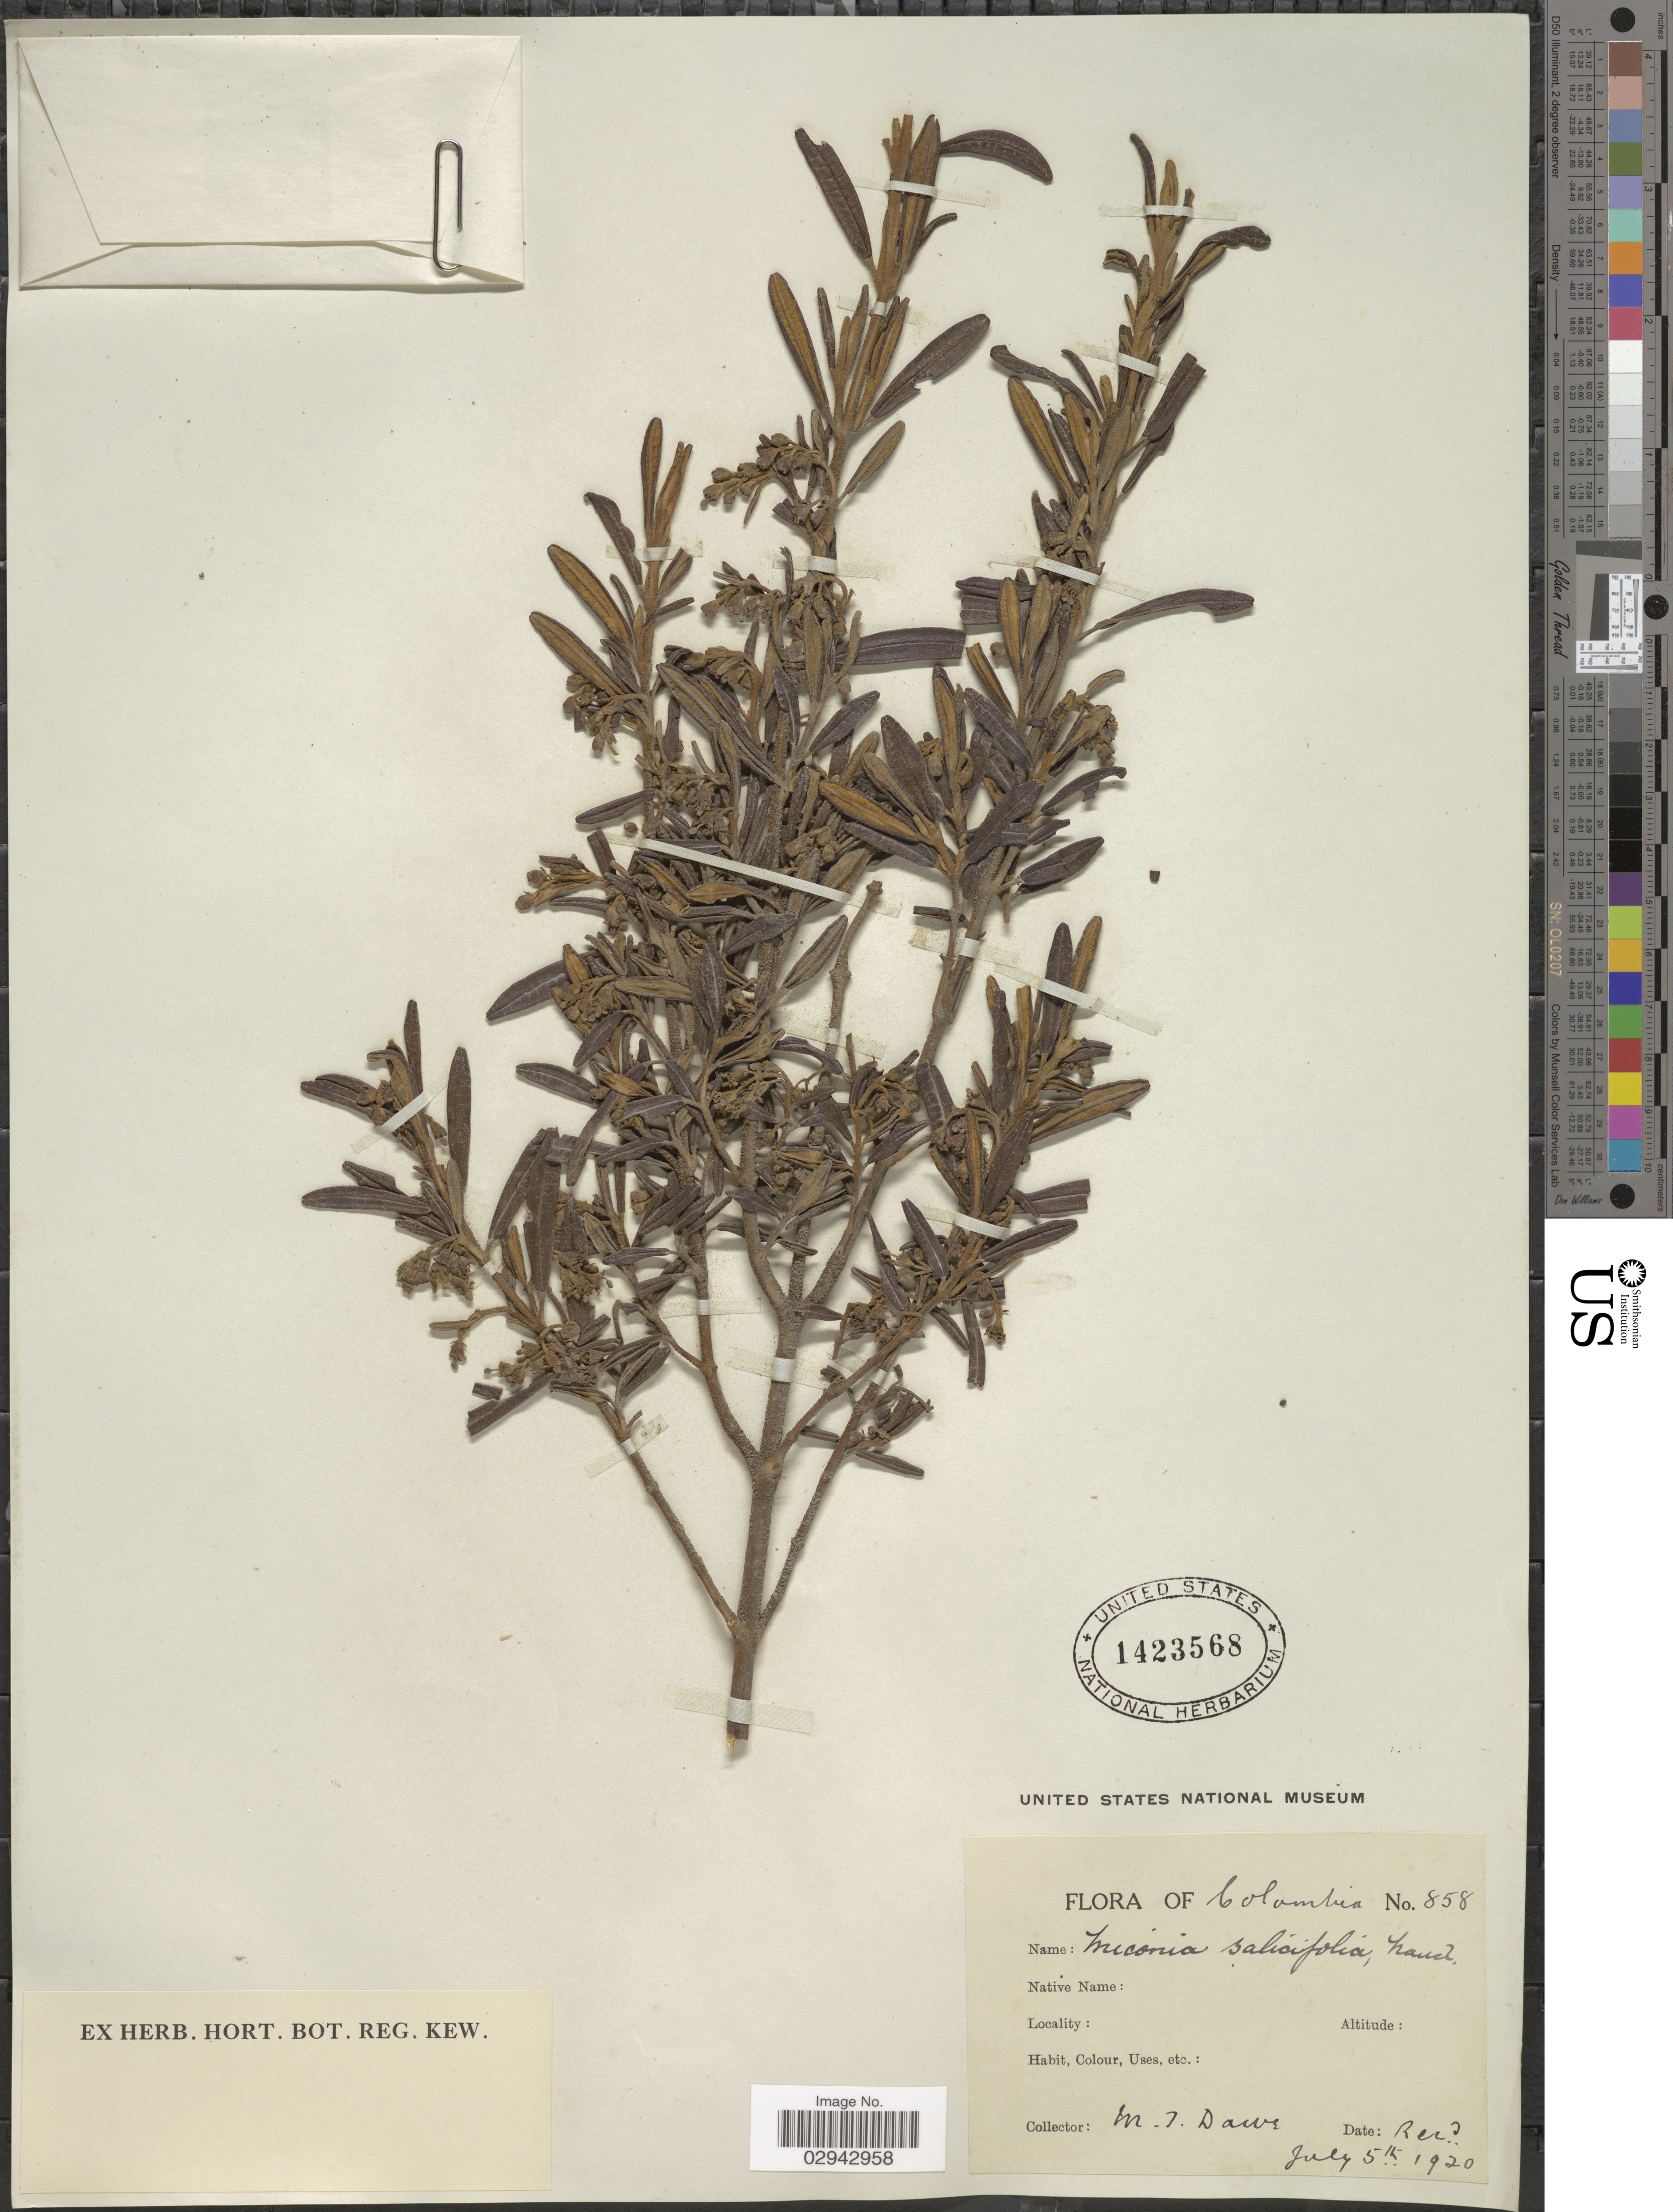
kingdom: Plantae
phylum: Tracheophyta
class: Magnoliopsida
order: Myrtales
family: Melastomataceae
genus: Miconia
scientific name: Miconia salicifolia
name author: (Bonpl.) Naudin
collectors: M. T. Dawe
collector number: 858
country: Colombia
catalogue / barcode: US 1423568